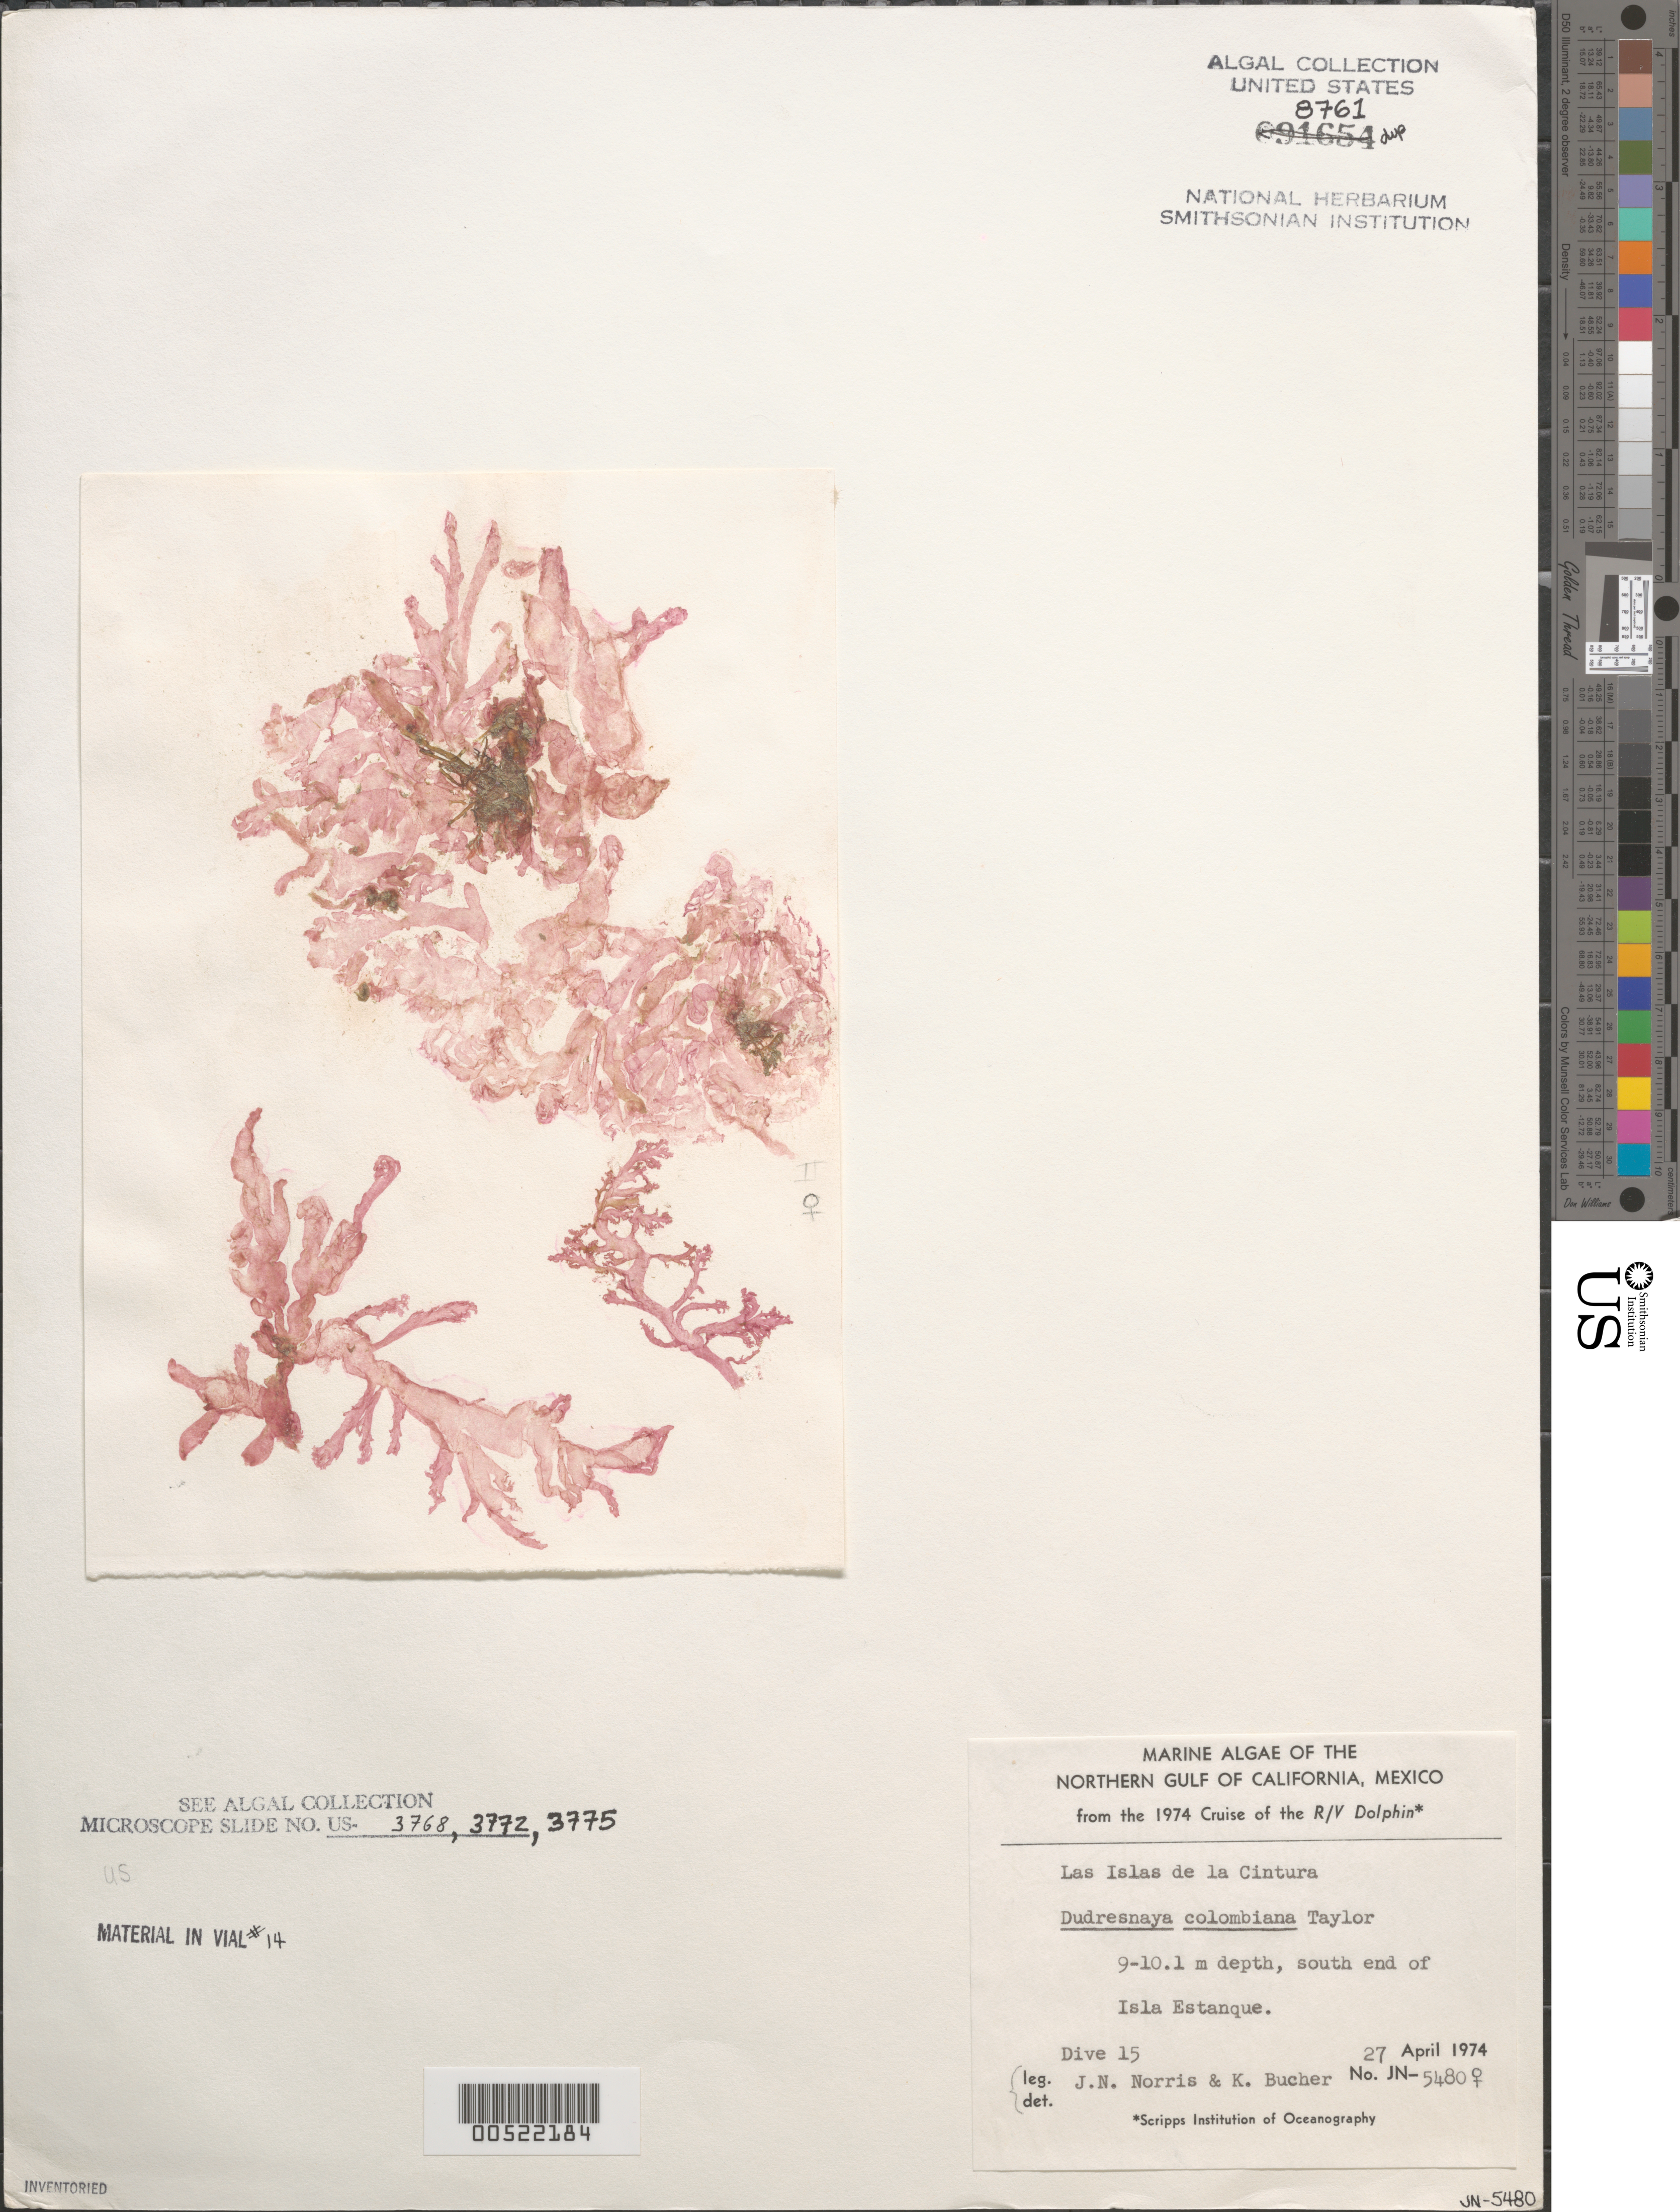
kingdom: Plantae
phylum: Rhodophyta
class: Florideophyceae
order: Gigartinales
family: Dumontiaceae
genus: Dudresnaya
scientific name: Dudresnaya colombiana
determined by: Norris, J. N.; Bucher, K. E.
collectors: J. N. Norris & K. E. Bucher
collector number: JN-5480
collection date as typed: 27 Apr 1974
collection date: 1974-04-27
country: Mexico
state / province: Baja California Norte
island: Isla Estanque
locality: Off Isla Estanque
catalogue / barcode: US 8761